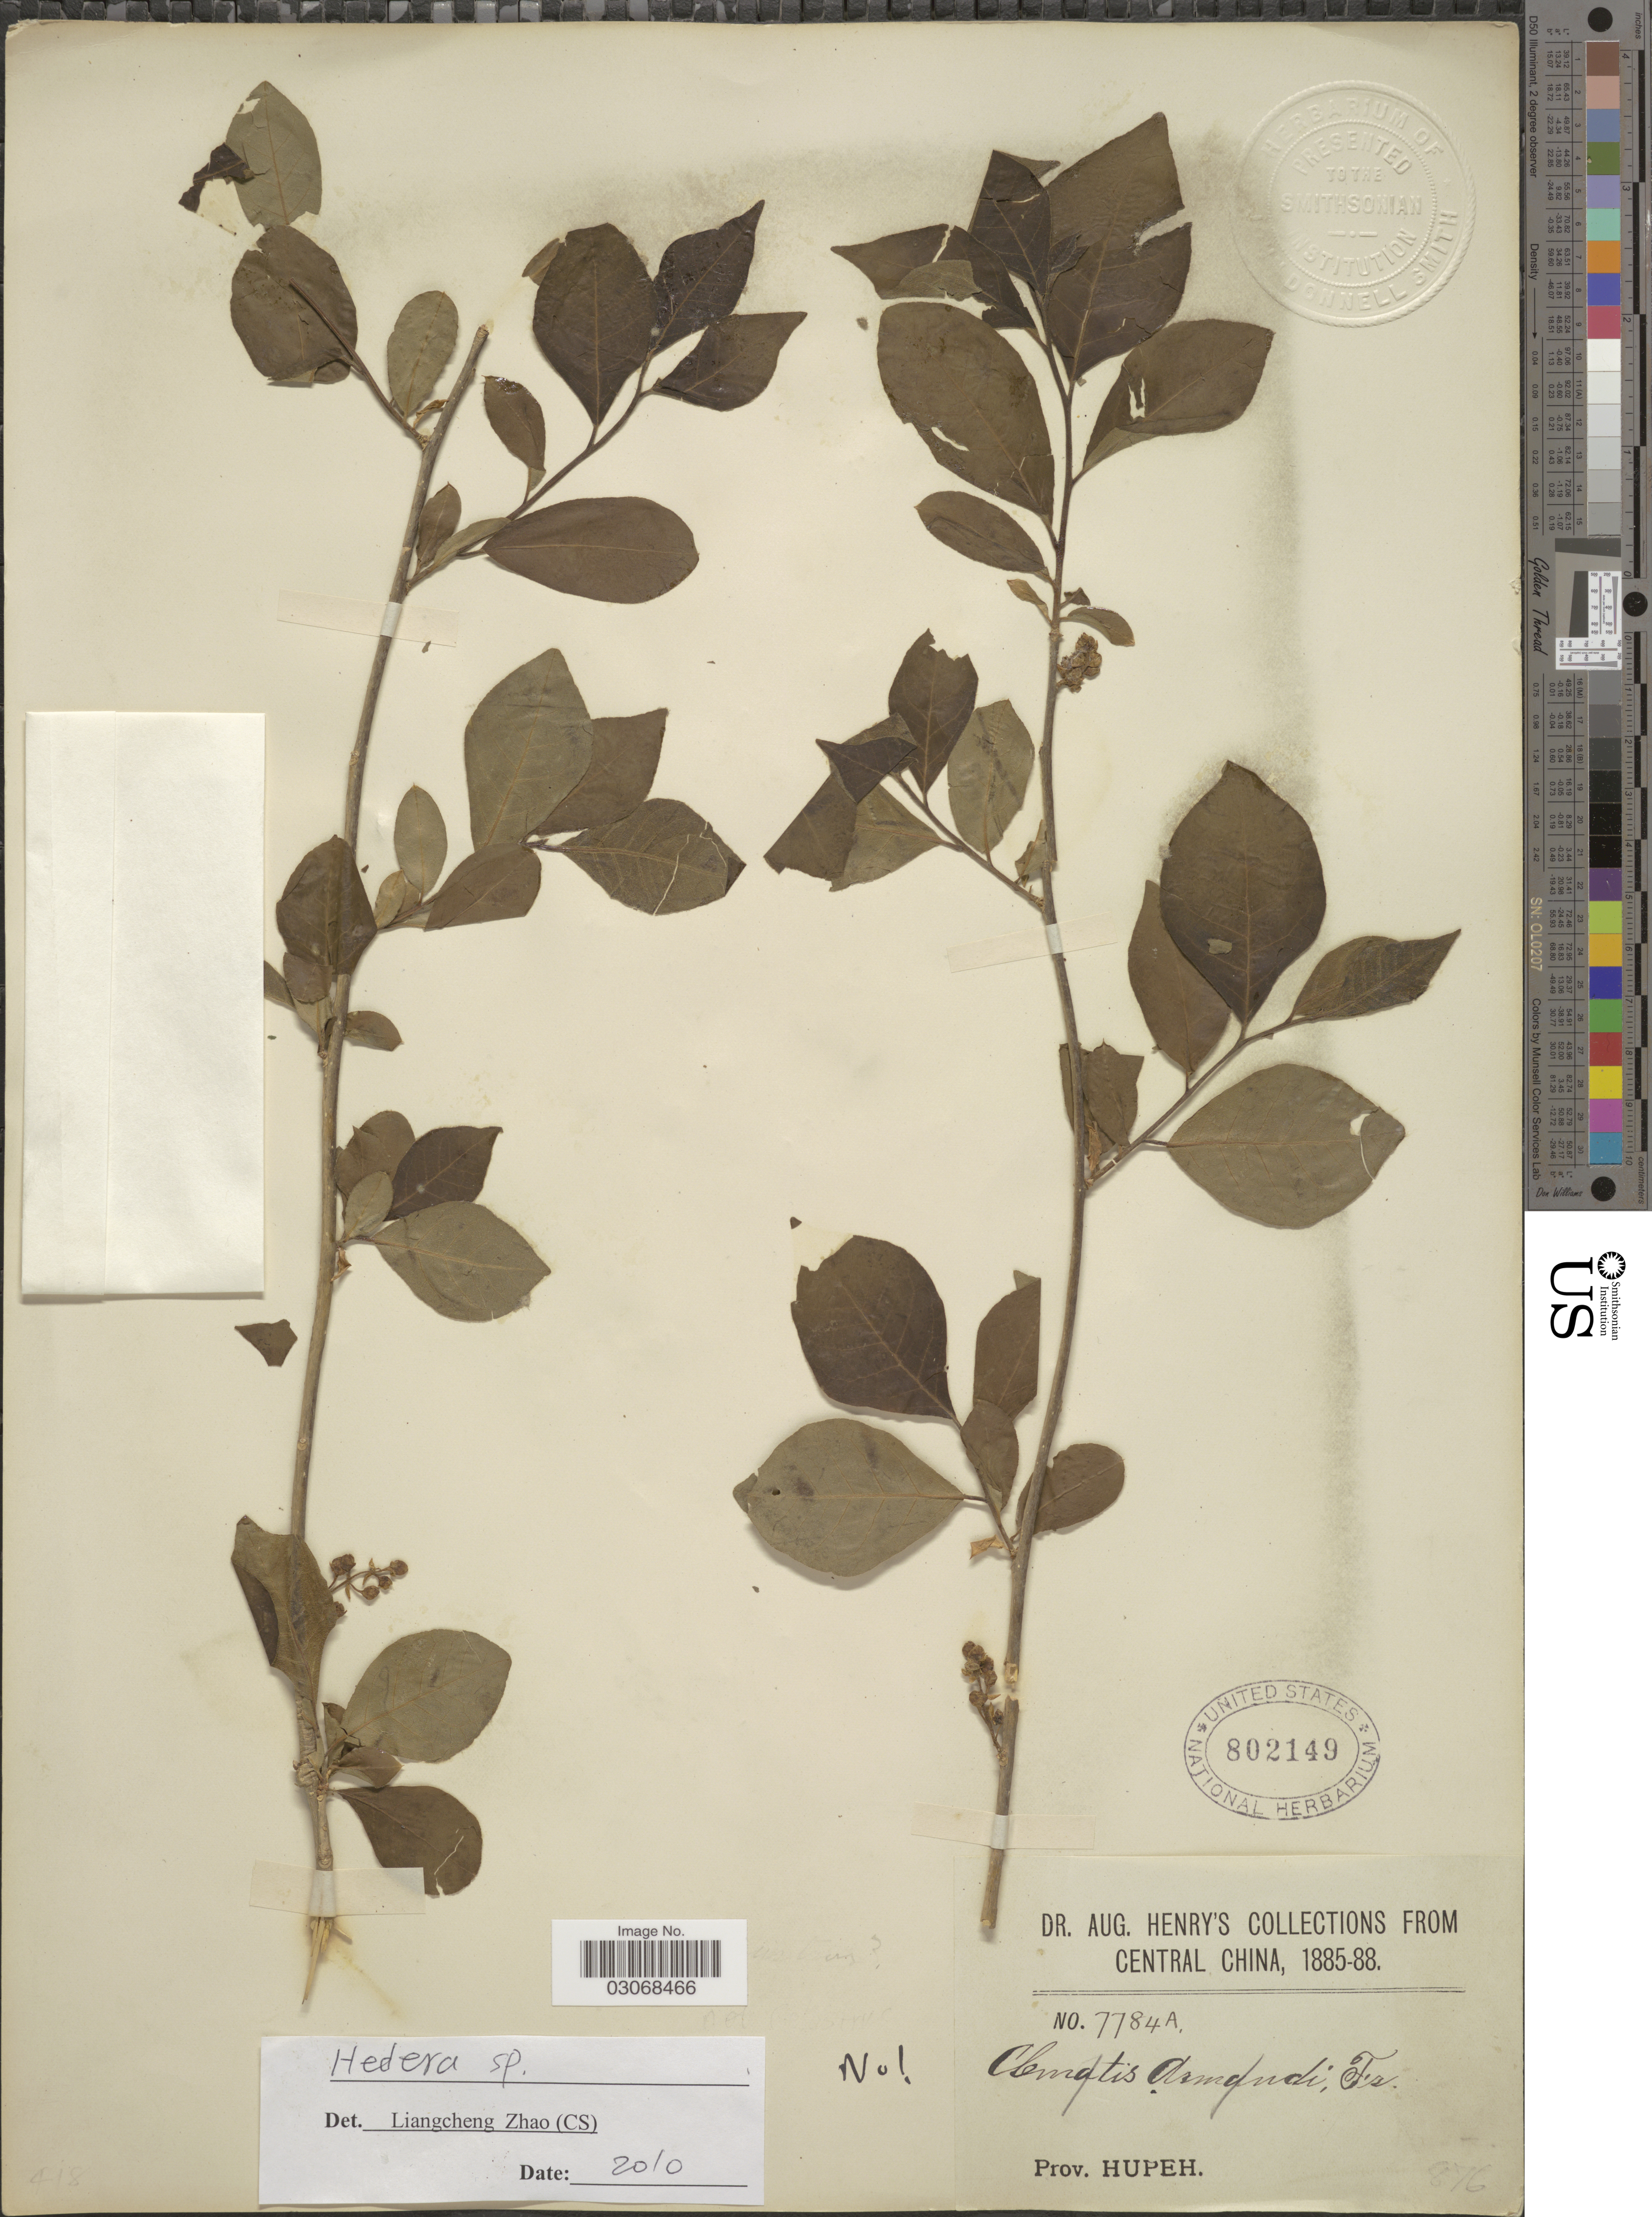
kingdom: Plantae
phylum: Tracheophyta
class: Magnoliopsida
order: Apiales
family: Araliaceae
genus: Hedera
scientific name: Hedera sp.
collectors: A. Henry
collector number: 7784 A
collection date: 1885/1888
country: China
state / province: Hubei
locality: Prov. Hupeh, Central China.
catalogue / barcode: US 802149